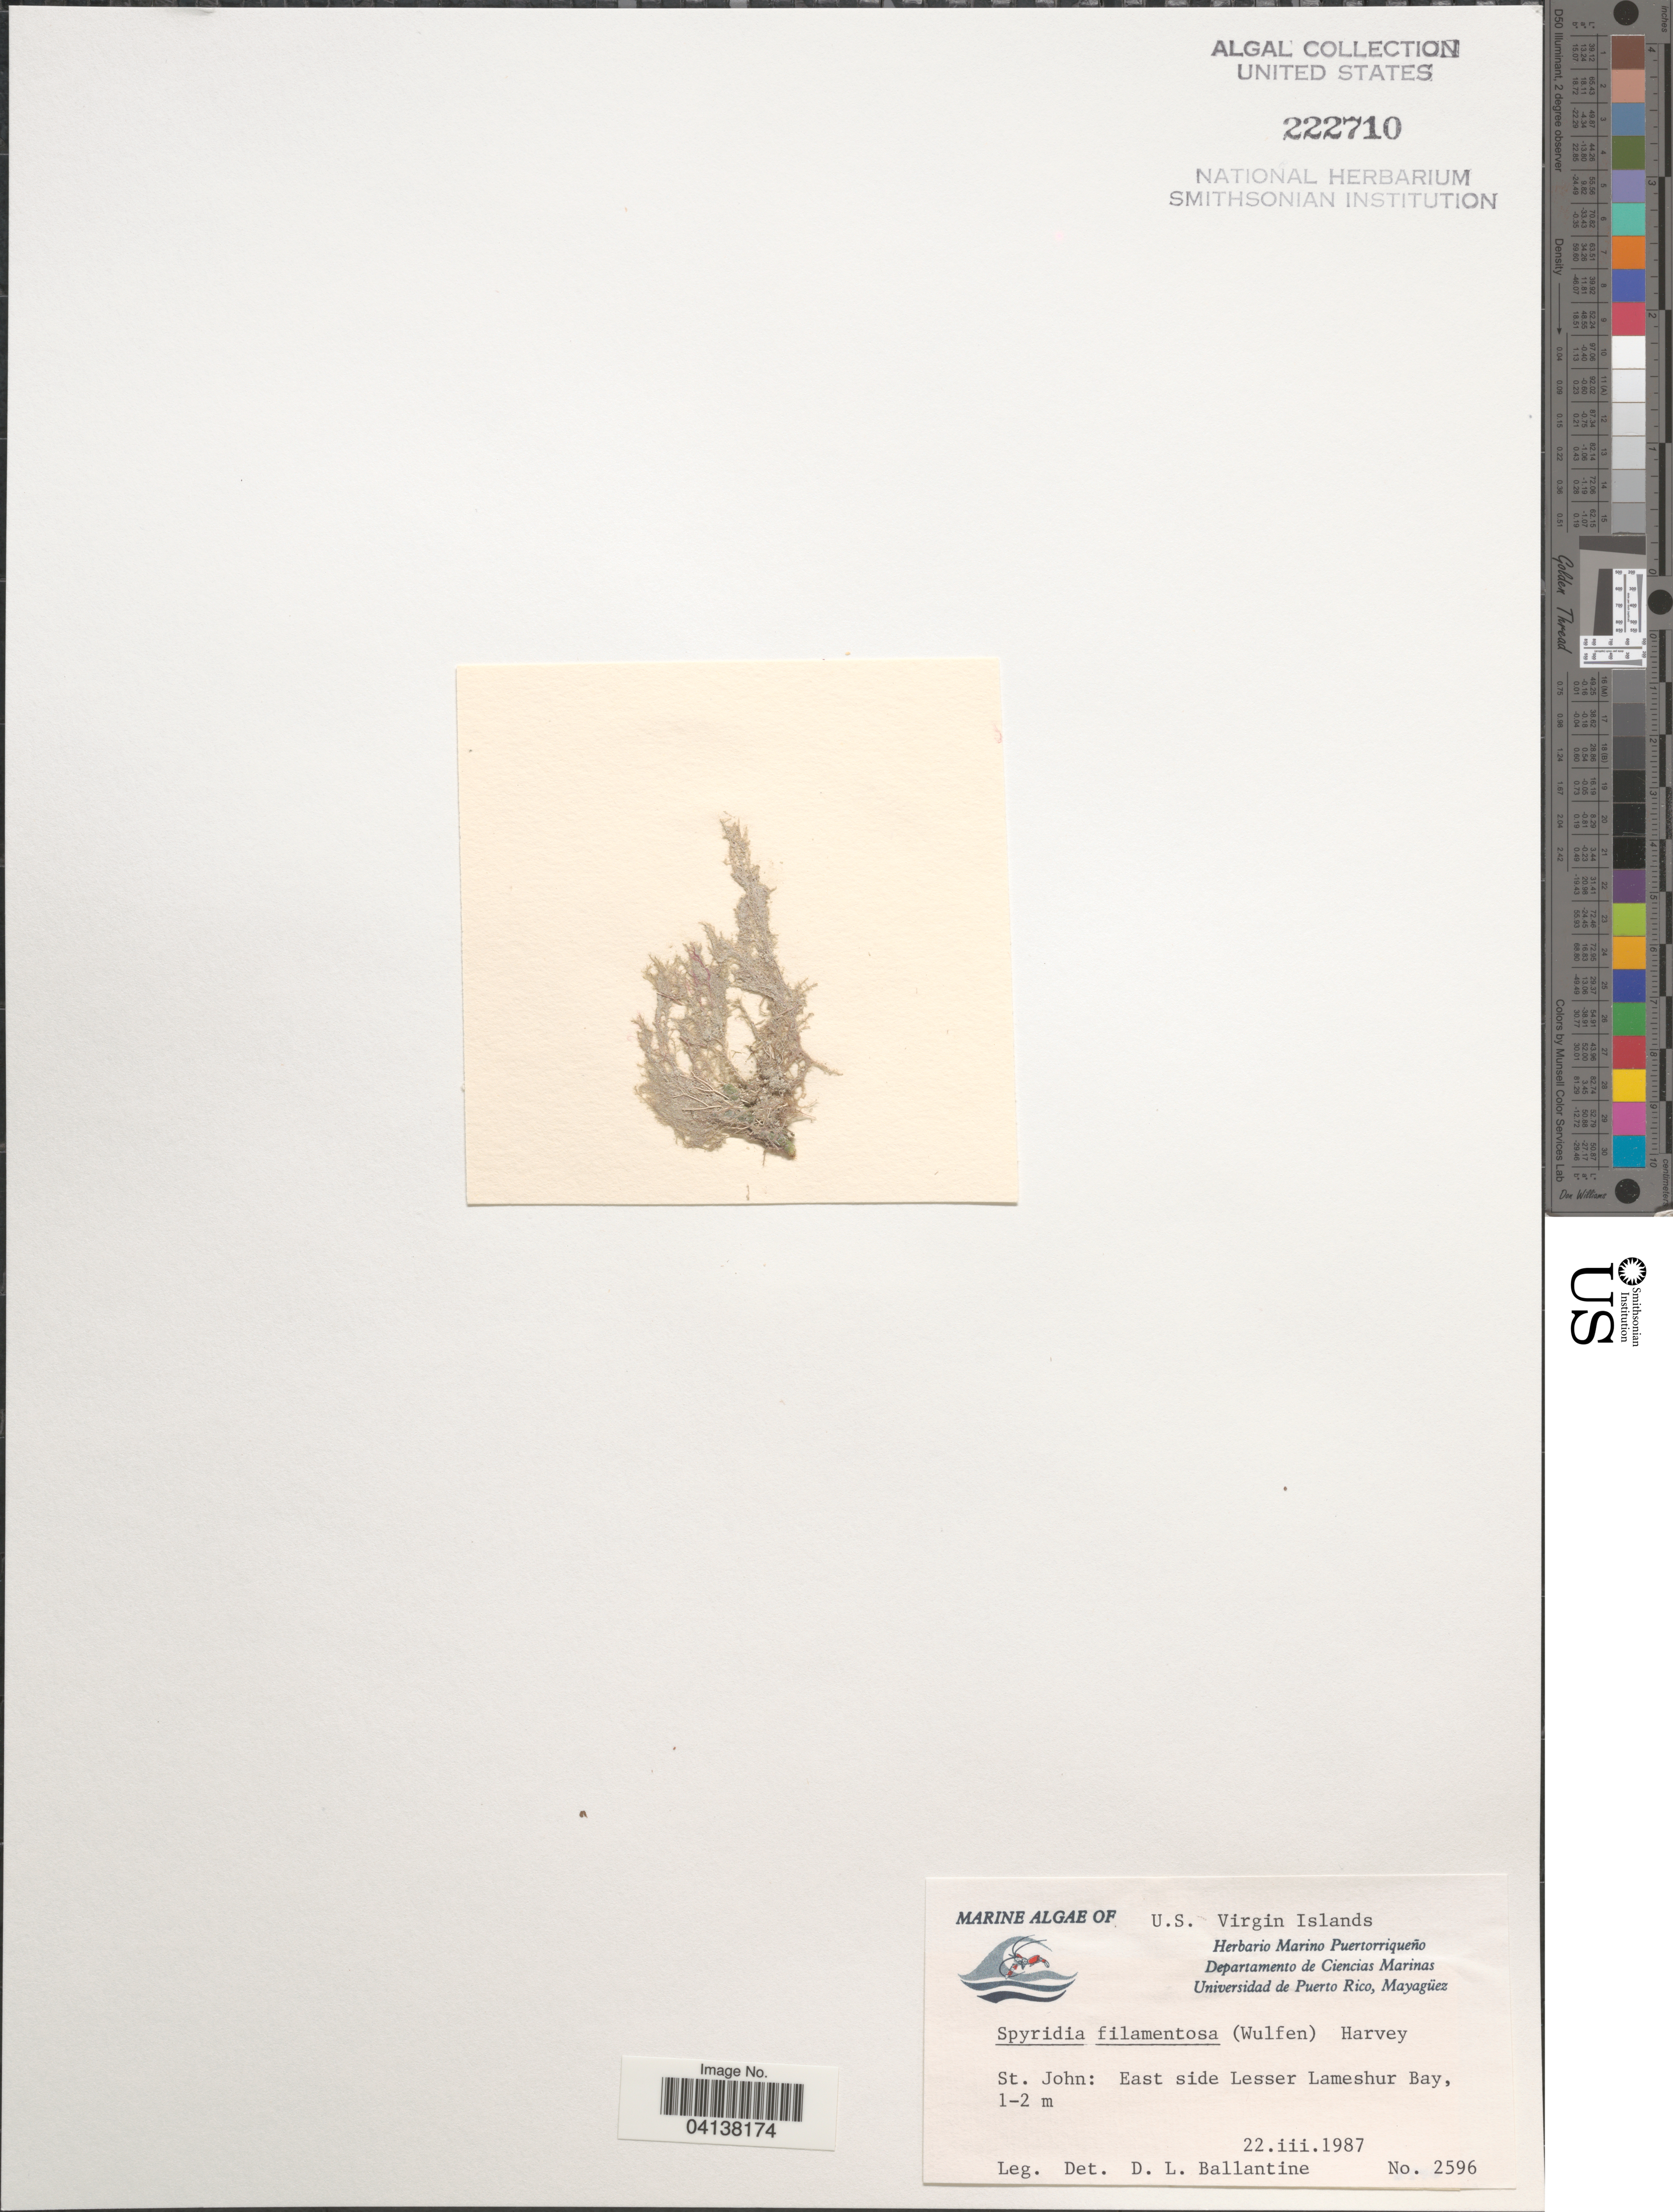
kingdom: Plantae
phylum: Rhodophyta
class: Florideophyceae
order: Ceramiales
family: Spyridiaceae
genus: Spyridia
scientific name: Spyridia filamentosa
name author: (Wulfen) Harv.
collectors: D.L. Ballantine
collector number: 2596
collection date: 1987-03-22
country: U.S. Virgin Islands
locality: St. John: East side Lesser Lameshur Bay.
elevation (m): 1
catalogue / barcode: US 222710